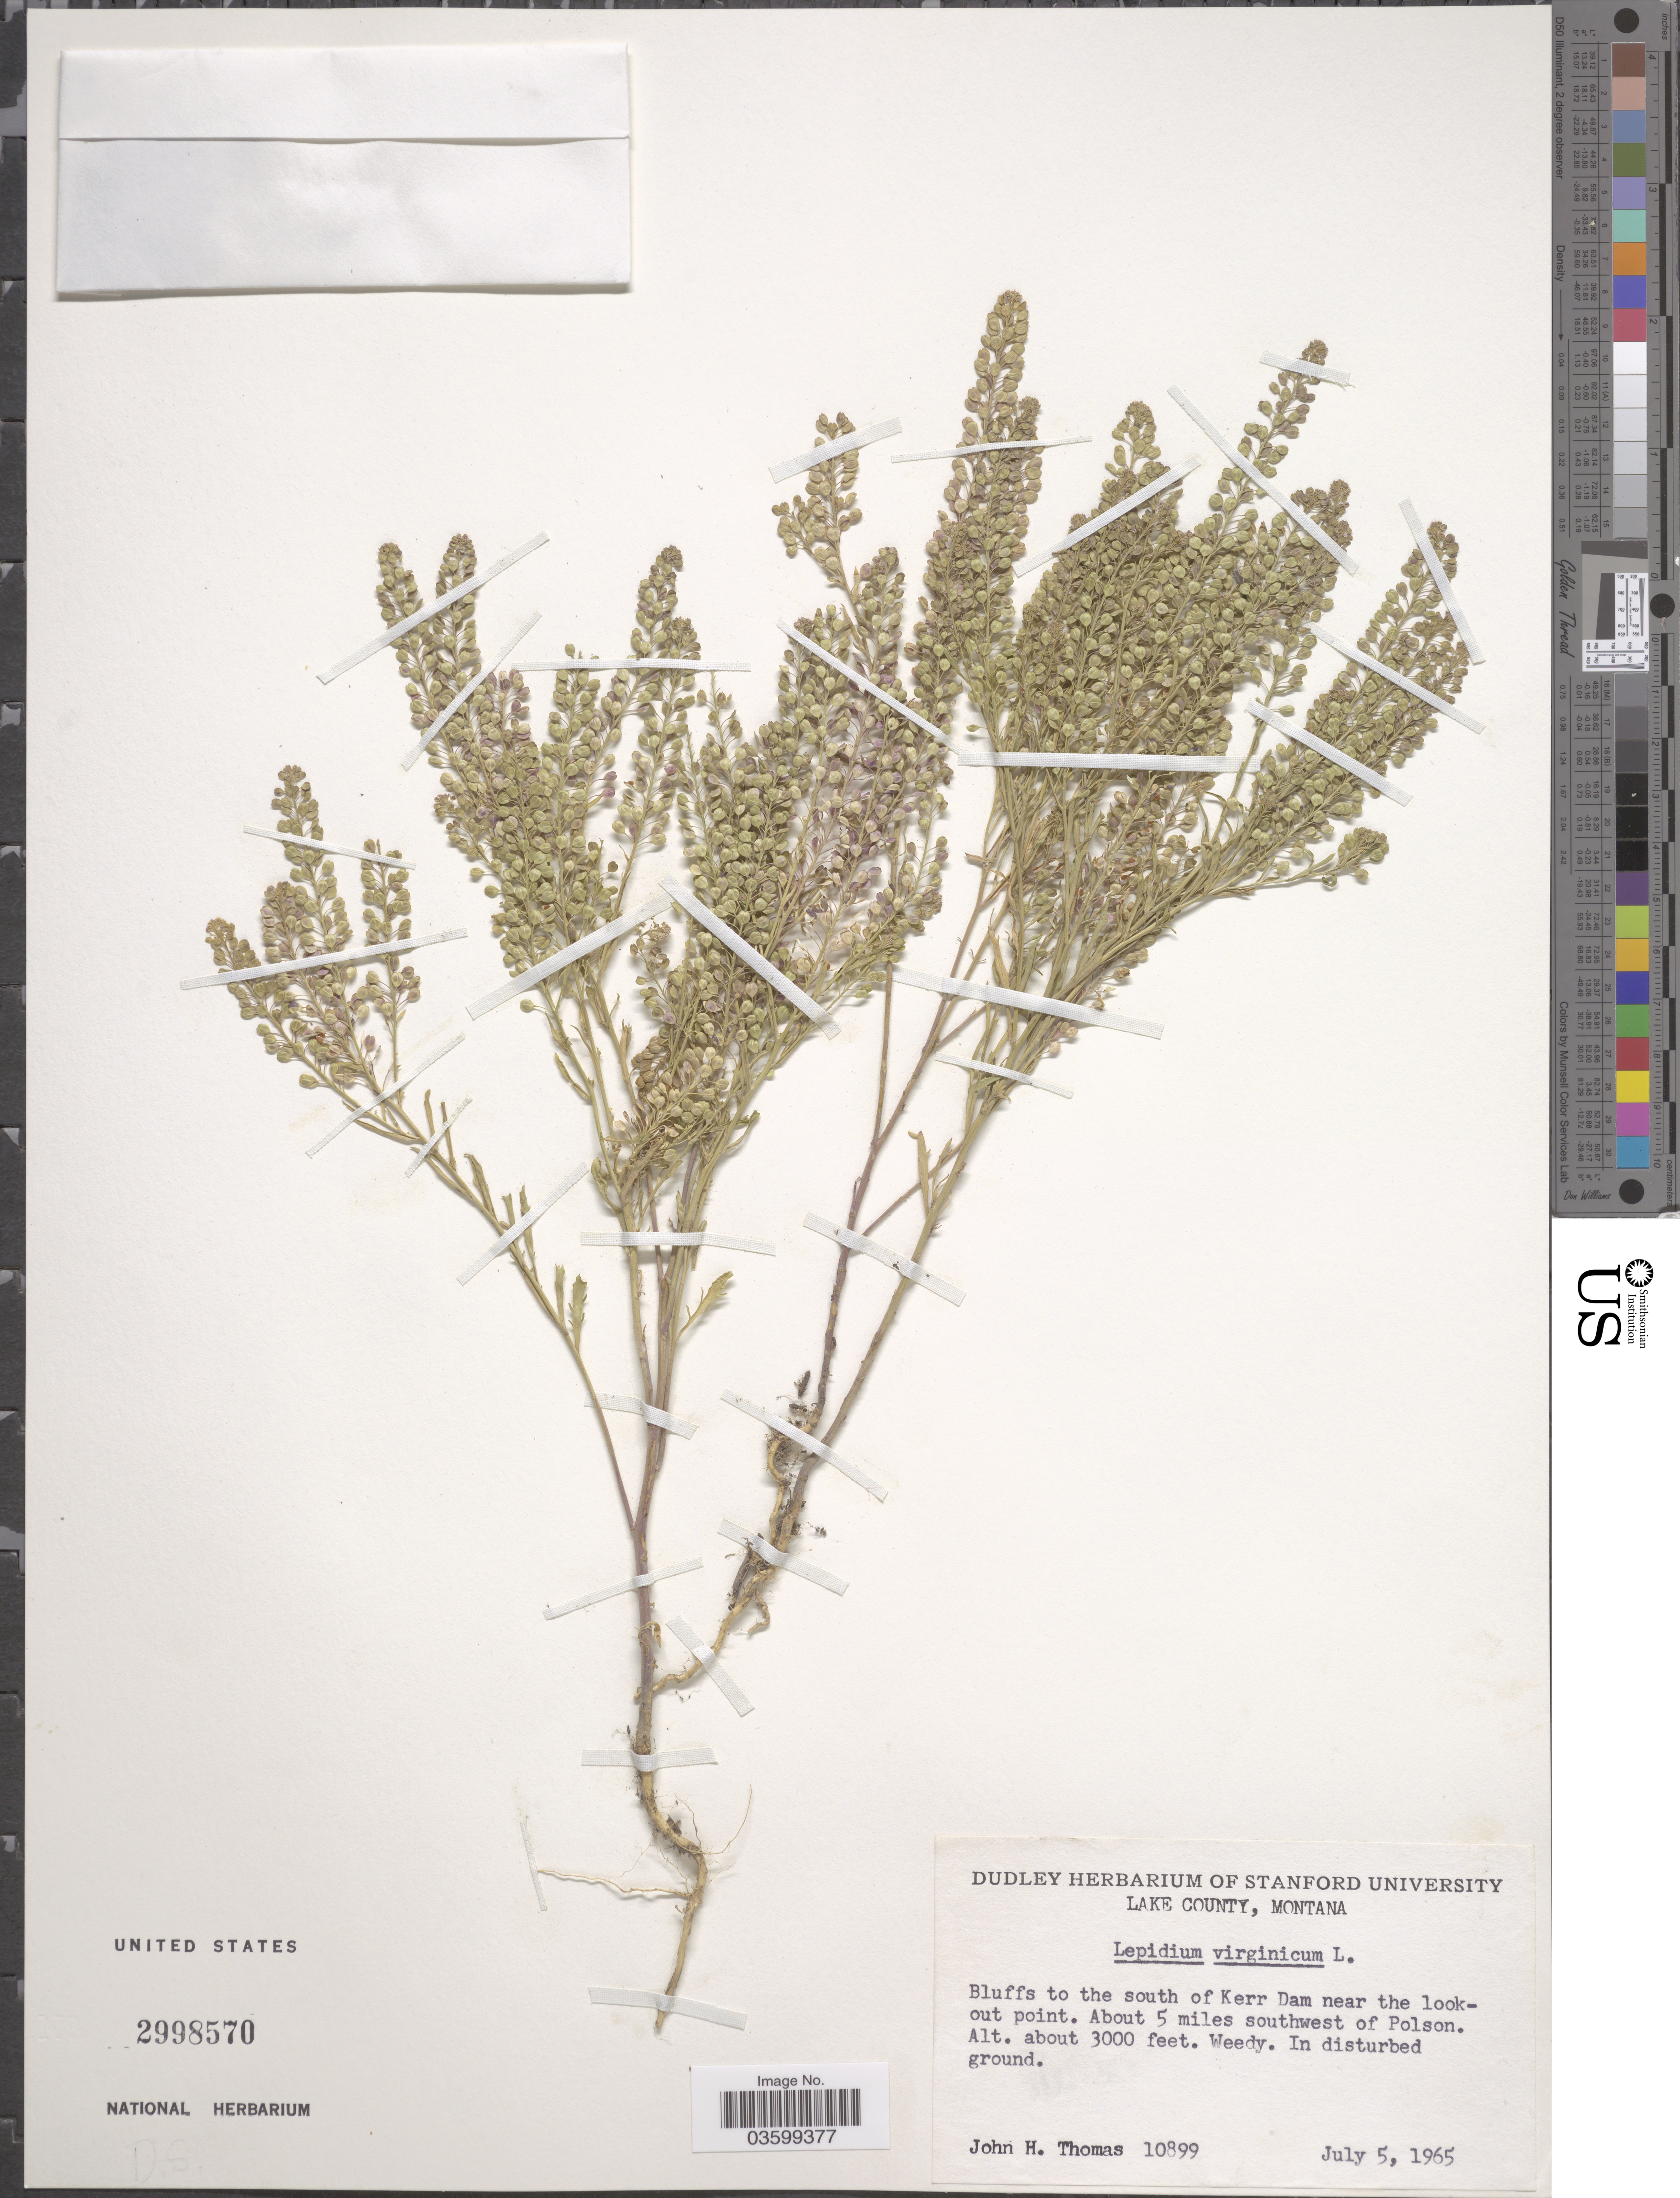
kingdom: Plantae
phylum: Tracheophyta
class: Magnoliopsida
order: Brassicales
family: Brassicaceae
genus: Lepidium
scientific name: Lepidium virginicum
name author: L.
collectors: J. H. Thomas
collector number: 10899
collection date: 1965-07-05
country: United States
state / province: Montana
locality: Lake County. Bluffs to the south of Kerr Dam near the lookout point. About 5 miles southwest of Polson.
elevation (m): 914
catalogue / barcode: US 2998570